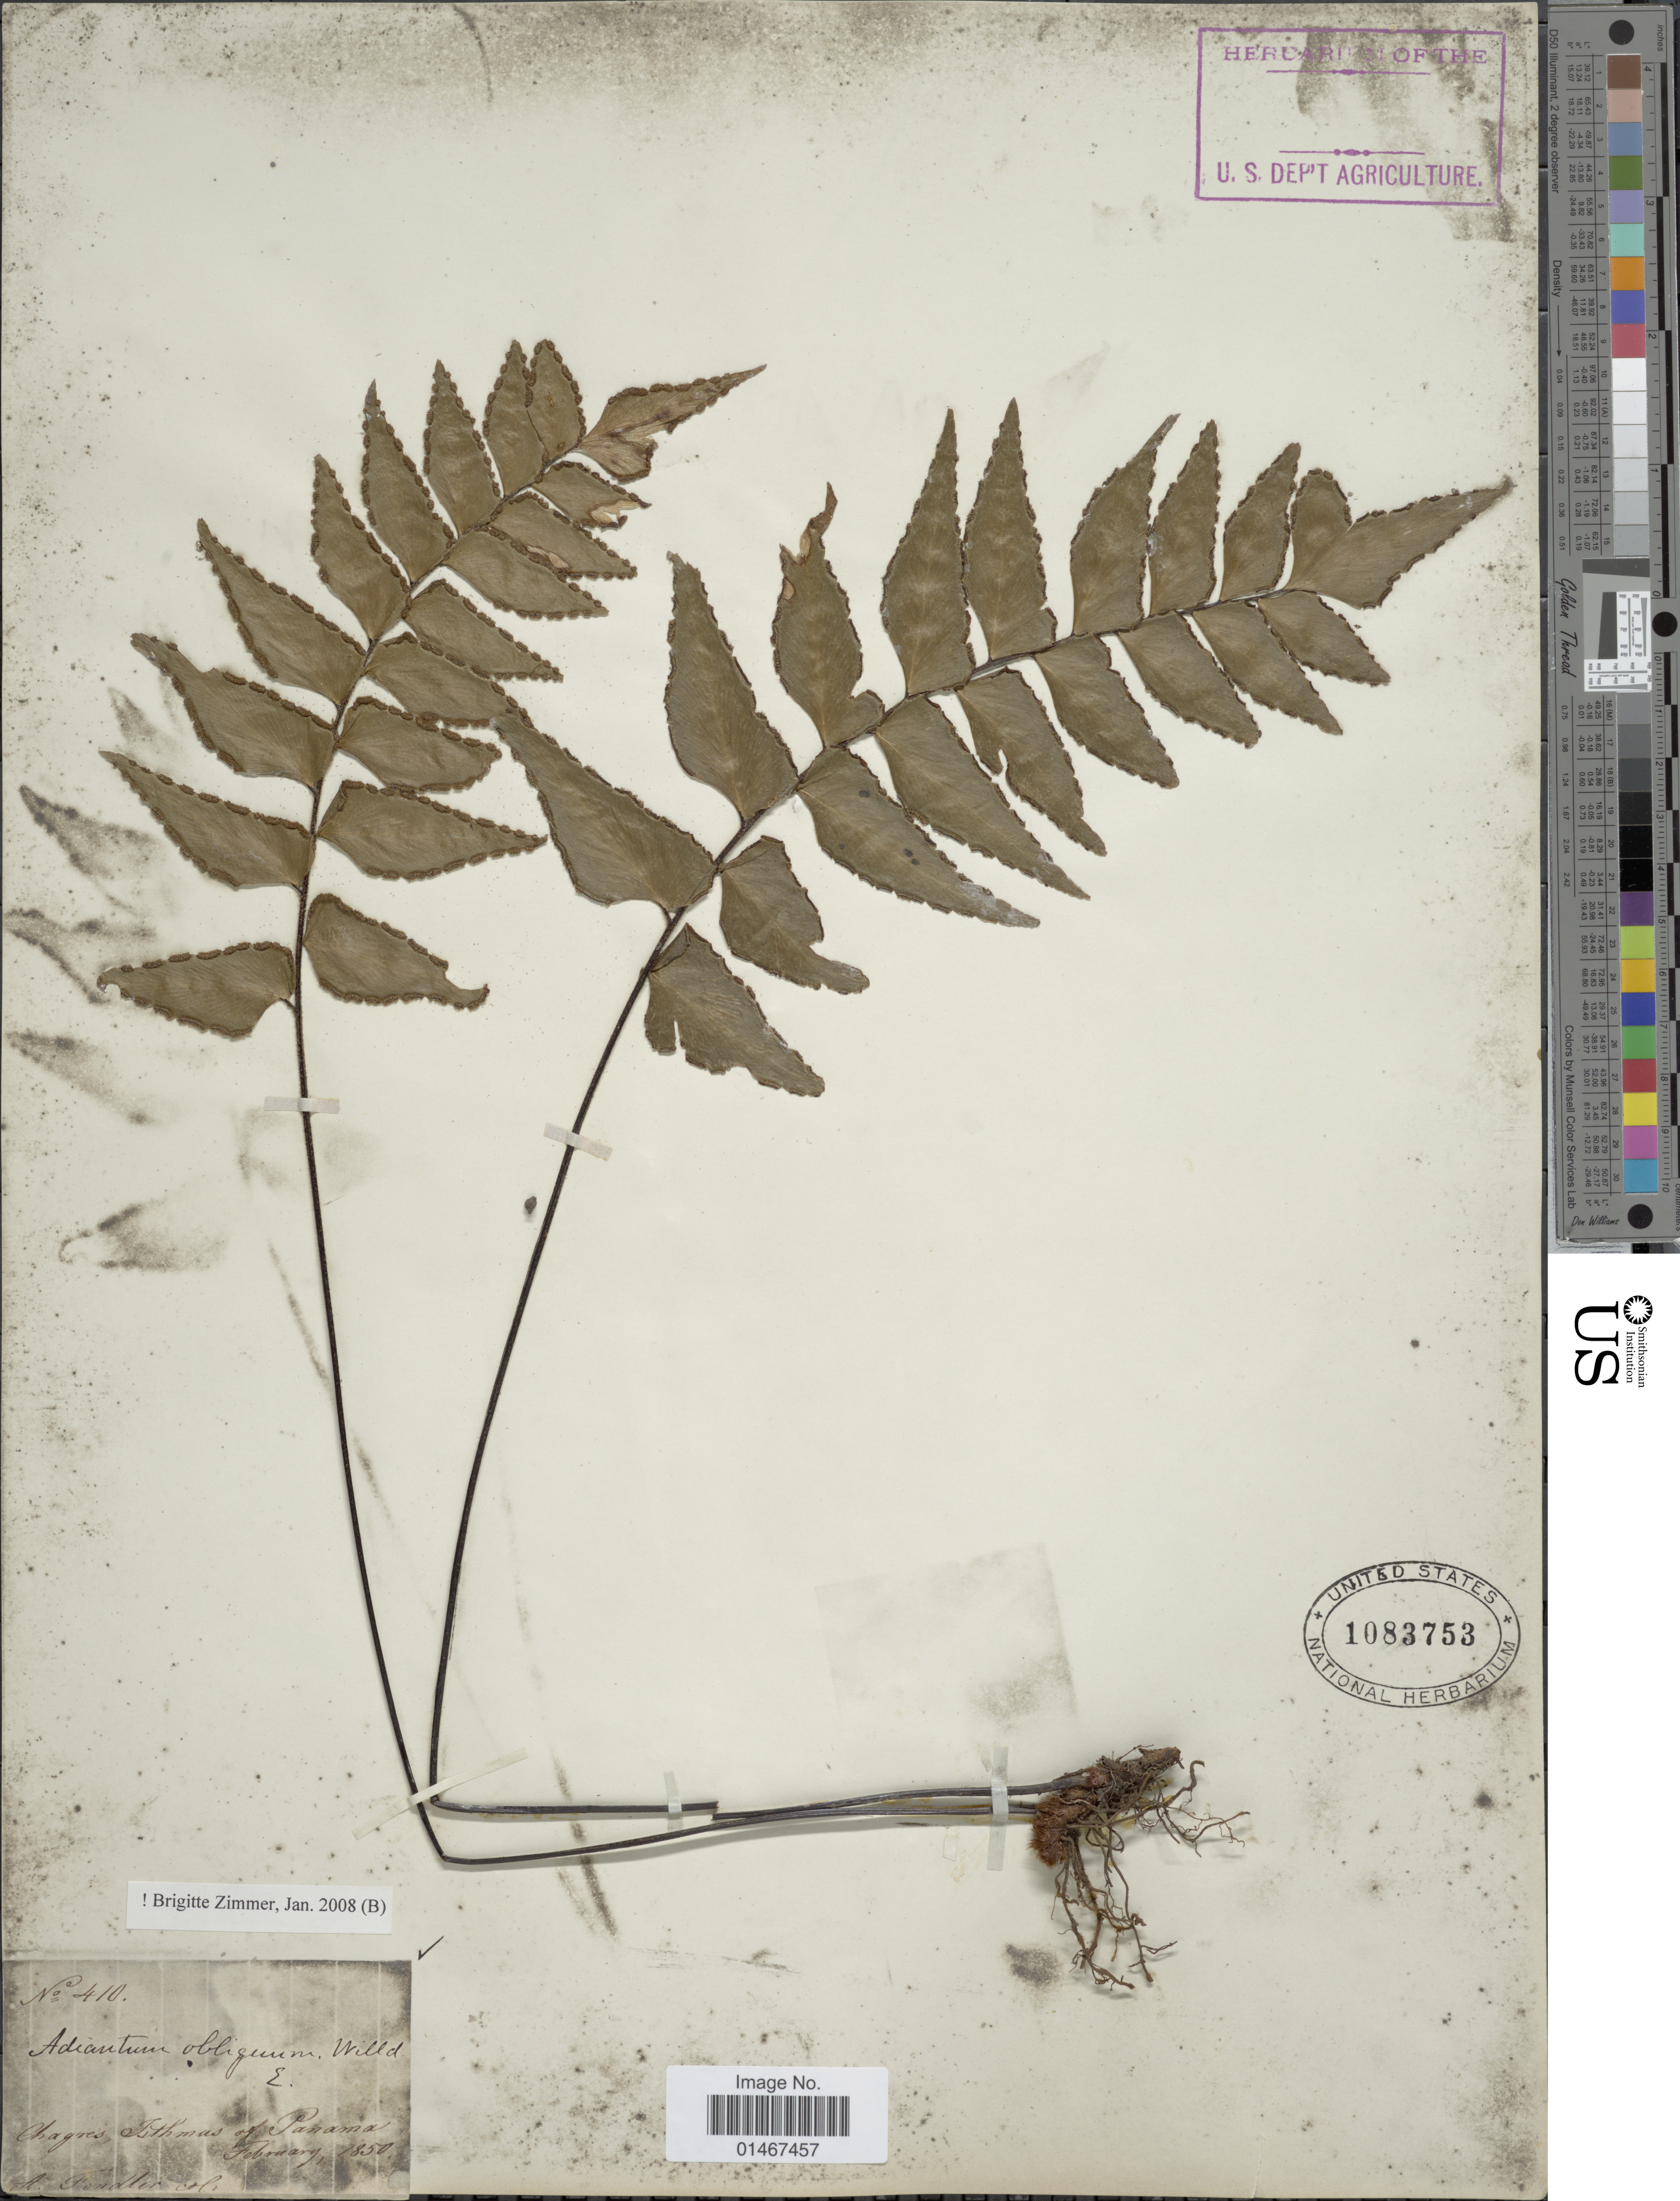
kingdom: Plantae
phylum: Tracheophyta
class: Polypodiopsida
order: Polypodiales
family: Pteridaceae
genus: Adiantum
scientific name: Adiantum obliquum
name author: Willd.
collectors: A. Fendler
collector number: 410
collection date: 1850-02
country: Panama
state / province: Panamá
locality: Chagres, Isthmus of Panama.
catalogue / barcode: US 1083753